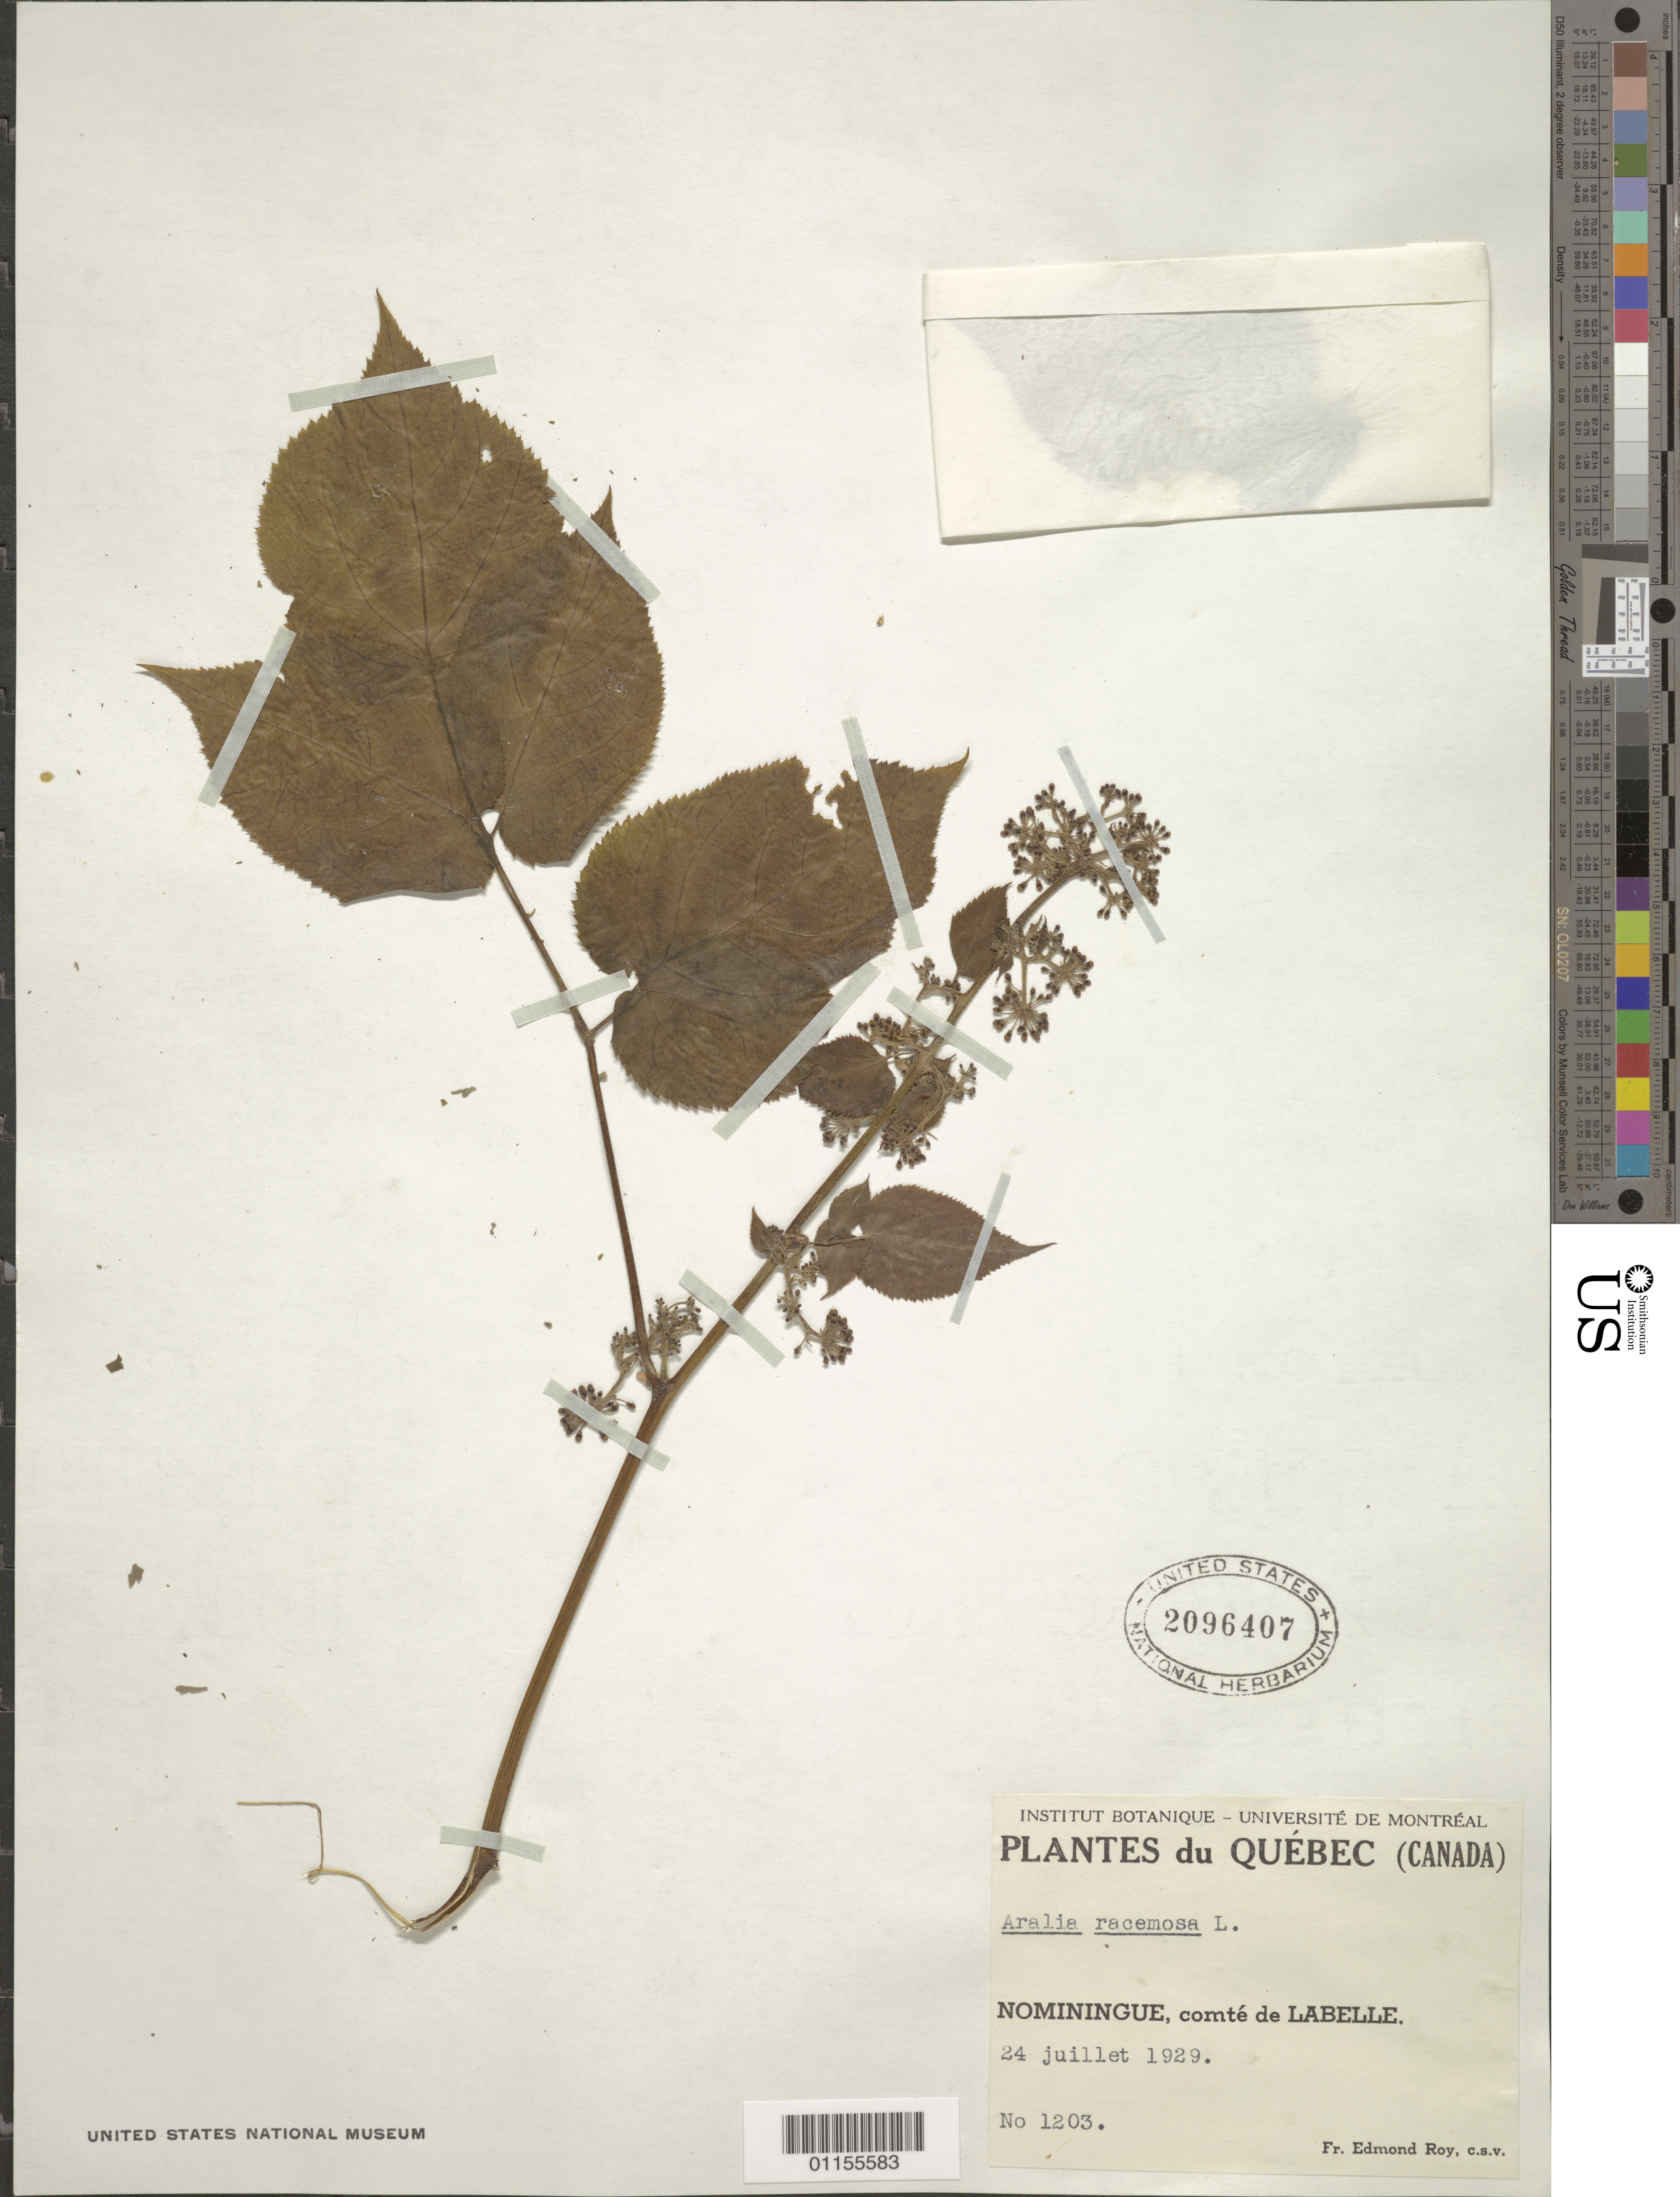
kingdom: Plantae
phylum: Tracheophyta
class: Magnoliopsida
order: Apiales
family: Araliaceae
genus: Aralia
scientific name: Aralia racemosa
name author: L.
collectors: E. Roy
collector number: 1203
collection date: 1929-07-24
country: Canada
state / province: Quebec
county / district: Labelle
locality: Nominingue.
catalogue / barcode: US 2096407